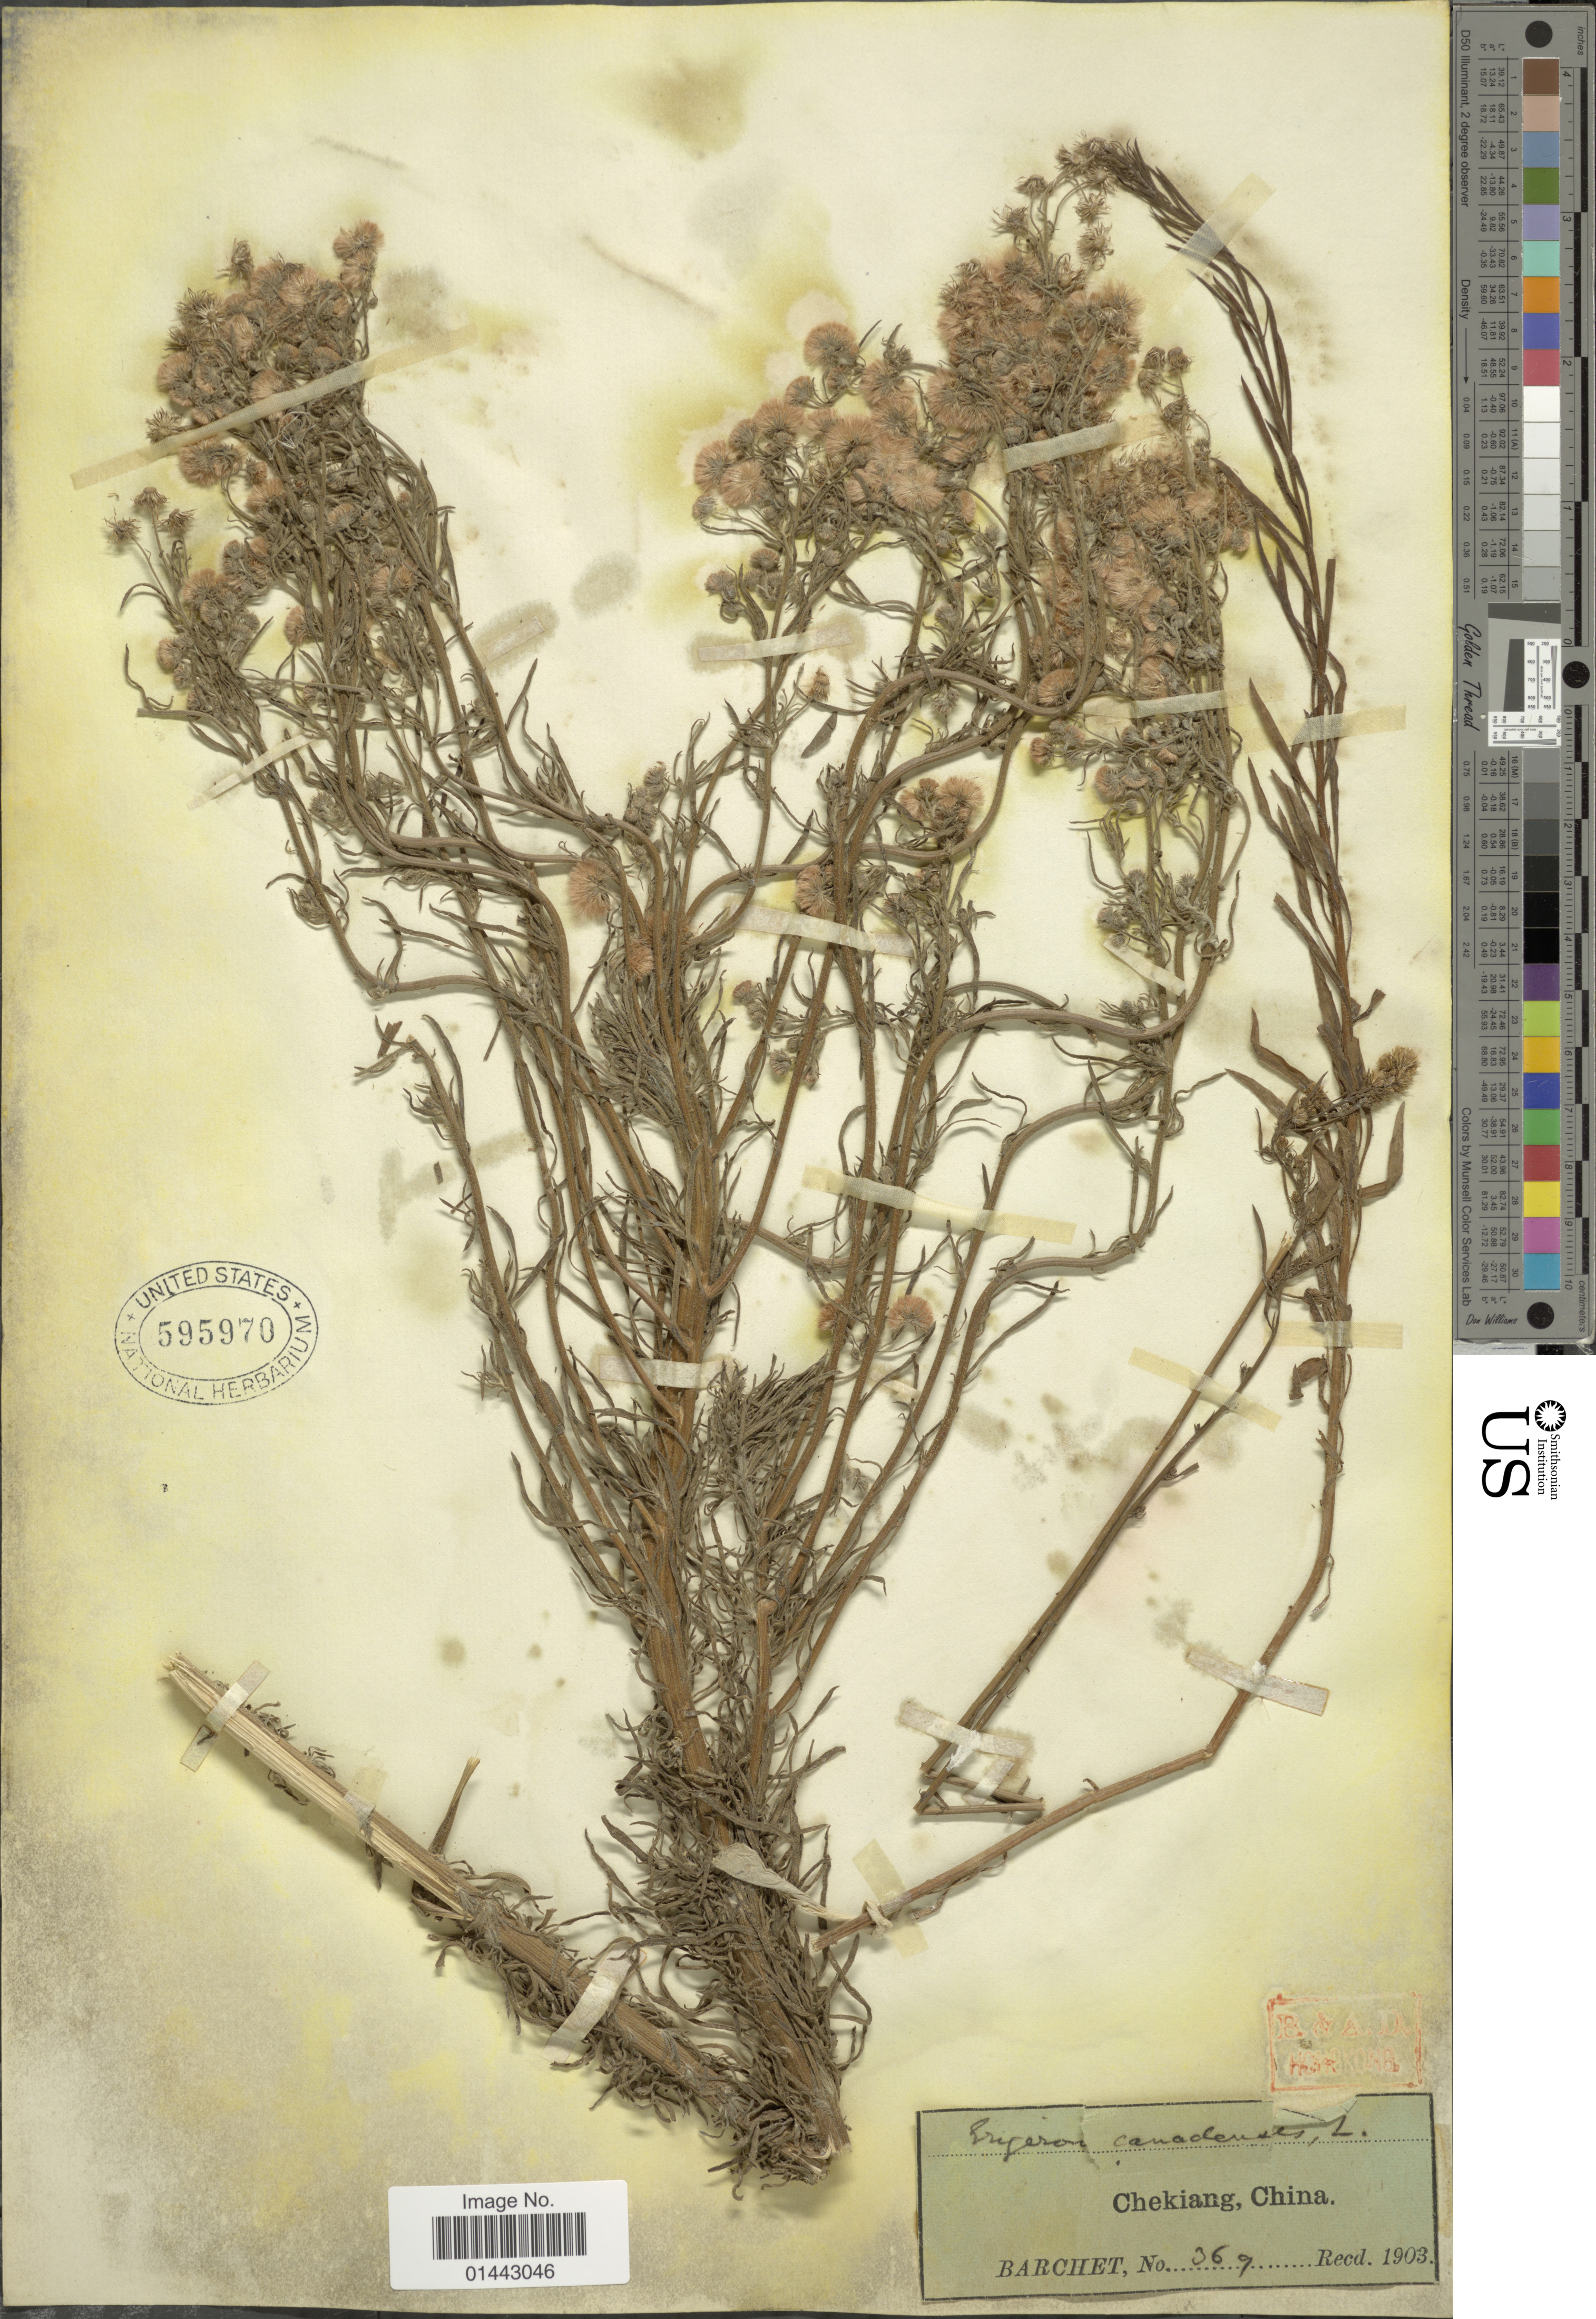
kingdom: Plantae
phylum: Tracheophyta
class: Magnoliopsida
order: Asterales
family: Asteraceae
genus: Erigeron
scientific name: Erigeron canadensis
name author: L.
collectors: S. P. Barchet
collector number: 369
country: China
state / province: Zhejiang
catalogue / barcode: US 595970